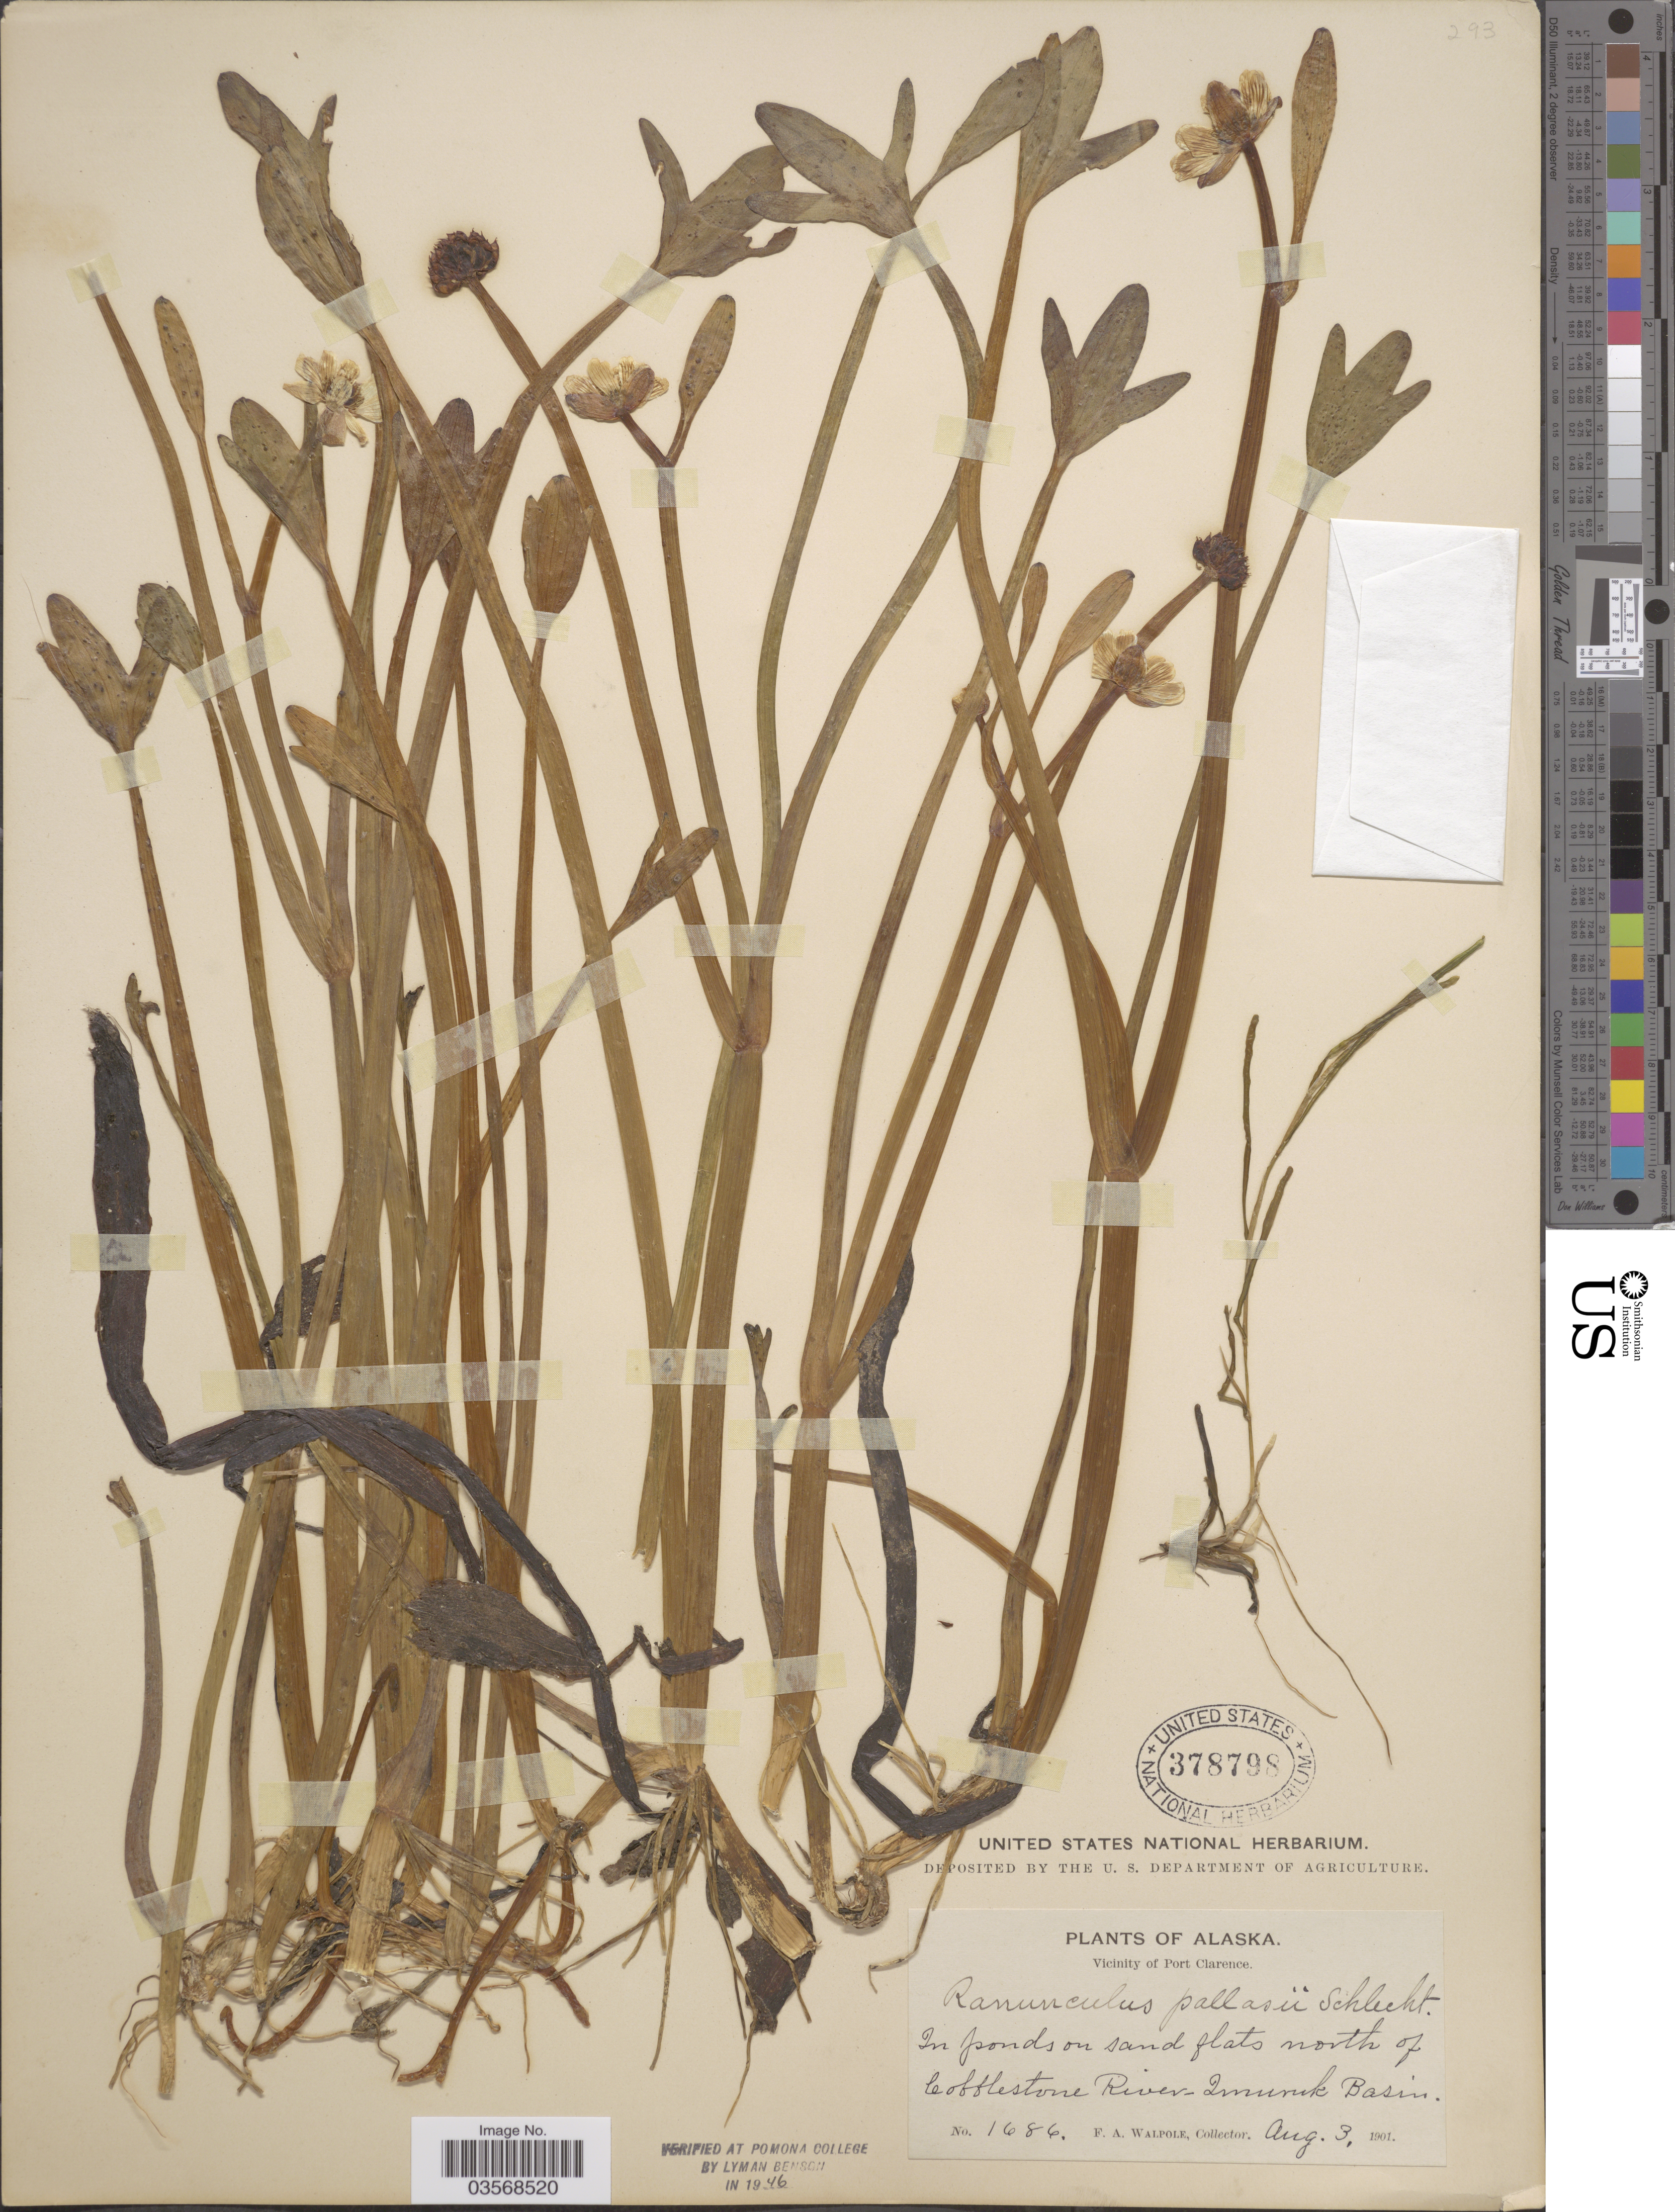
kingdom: Plantae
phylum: Tracheophyta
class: Magnoliopsida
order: Ranunculales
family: Ranunculaceae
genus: Ranunculus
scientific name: Ranunculus pallasii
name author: Schltdl.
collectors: F. Walpole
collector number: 1686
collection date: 1901-08-03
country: United States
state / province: Alaska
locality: Vicinity of Port Clarence. North of Cobblestone River-Imuruk Basin.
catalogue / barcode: US 378798